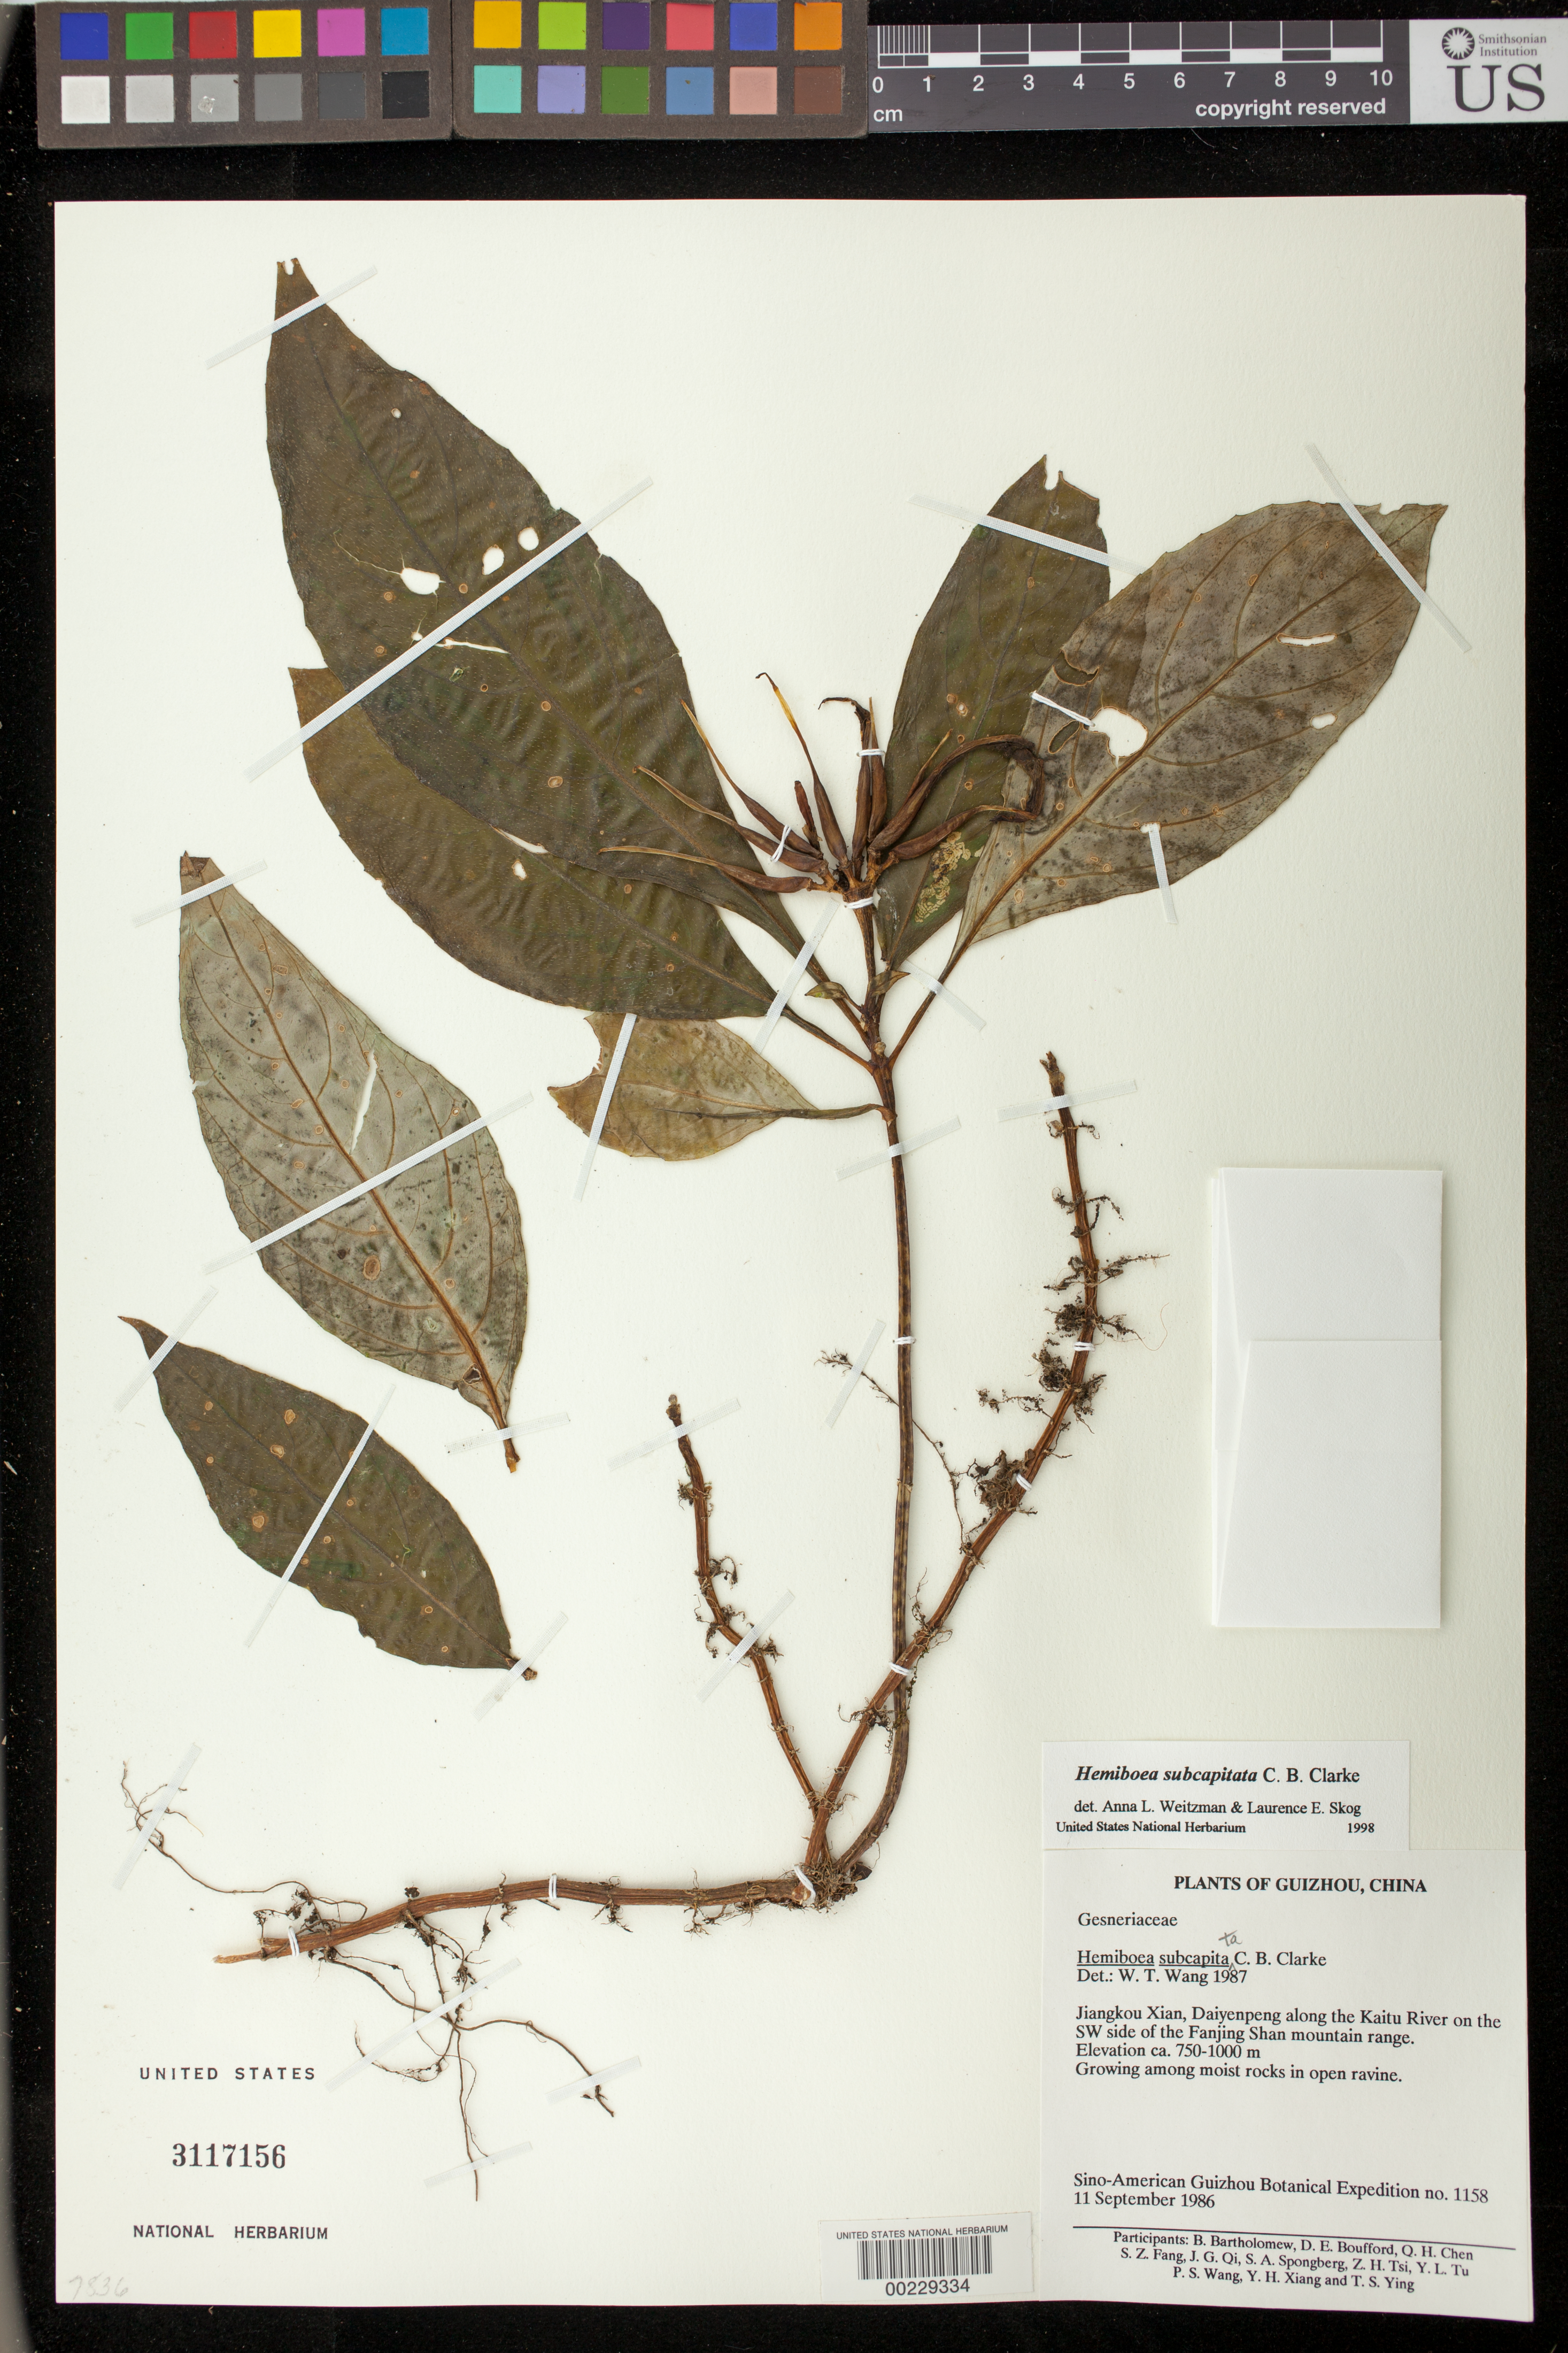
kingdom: Plantae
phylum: Tracheophyta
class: Magnoliopsida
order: Lamiales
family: Gesneriaceae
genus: Hemiboea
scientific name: Hemiboea subcapitata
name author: C.B. Clarke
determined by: Wang, W. T.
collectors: Sino-Amer. Guizhou Bot. Exped.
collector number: S-AGBE 1158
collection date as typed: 11 Sep 1986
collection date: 1986-09-11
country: China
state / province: Guizhou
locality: Jiangkou xian, daiyenpeng along the kaitu river on the sw side of the fanjing shan mountain range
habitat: Growing among moist rocks in open ravine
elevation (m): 750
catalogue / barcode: US 3117156